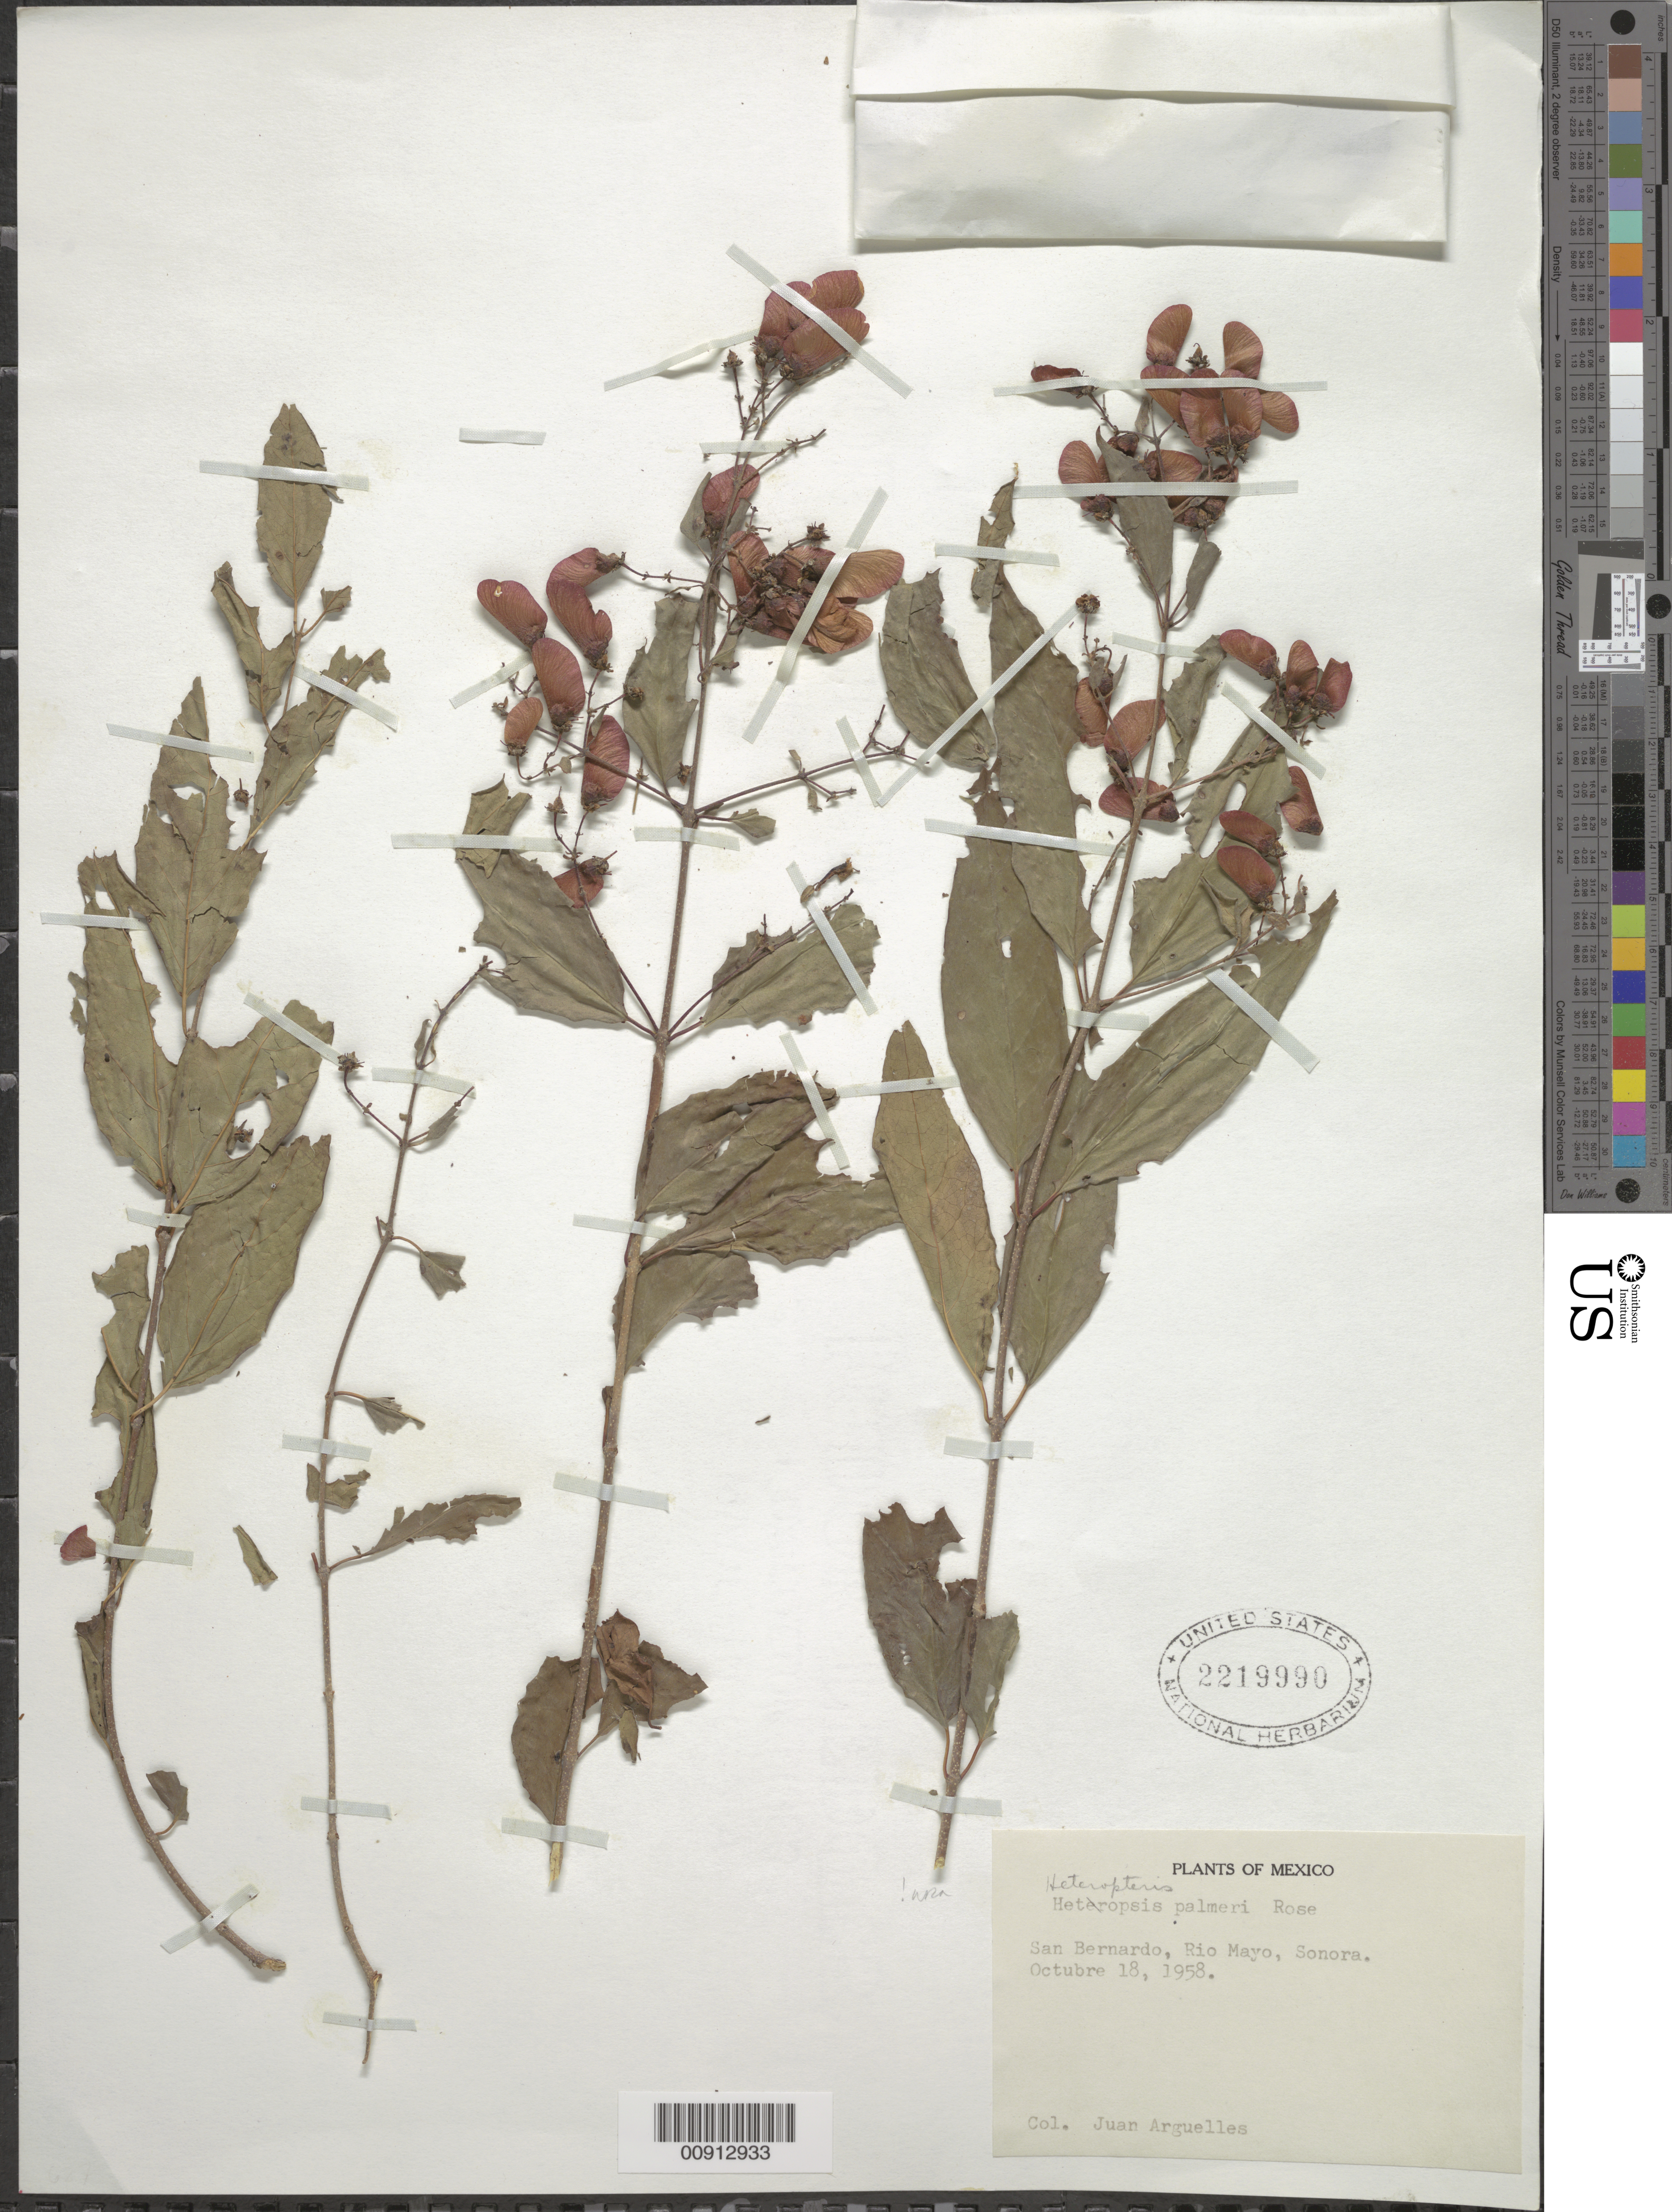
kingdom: Plantae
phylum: Tracheophyta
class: Magnoliopsida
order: Malpighiales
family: Malpighiaceae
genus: Heteropterys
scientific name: Heteropterys palmeri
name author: Rose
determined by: Strong, Mark T., (BOT), Smithsonian Institution - National Museum of Natural History (UNITED STATES)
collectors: J. Arguelles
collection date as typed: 18 Oct 1958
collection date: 1958-10-18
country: Mexico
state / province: Sonora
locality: San Bernardo, Río Mayo, Sonora.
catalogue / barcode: US 2219990